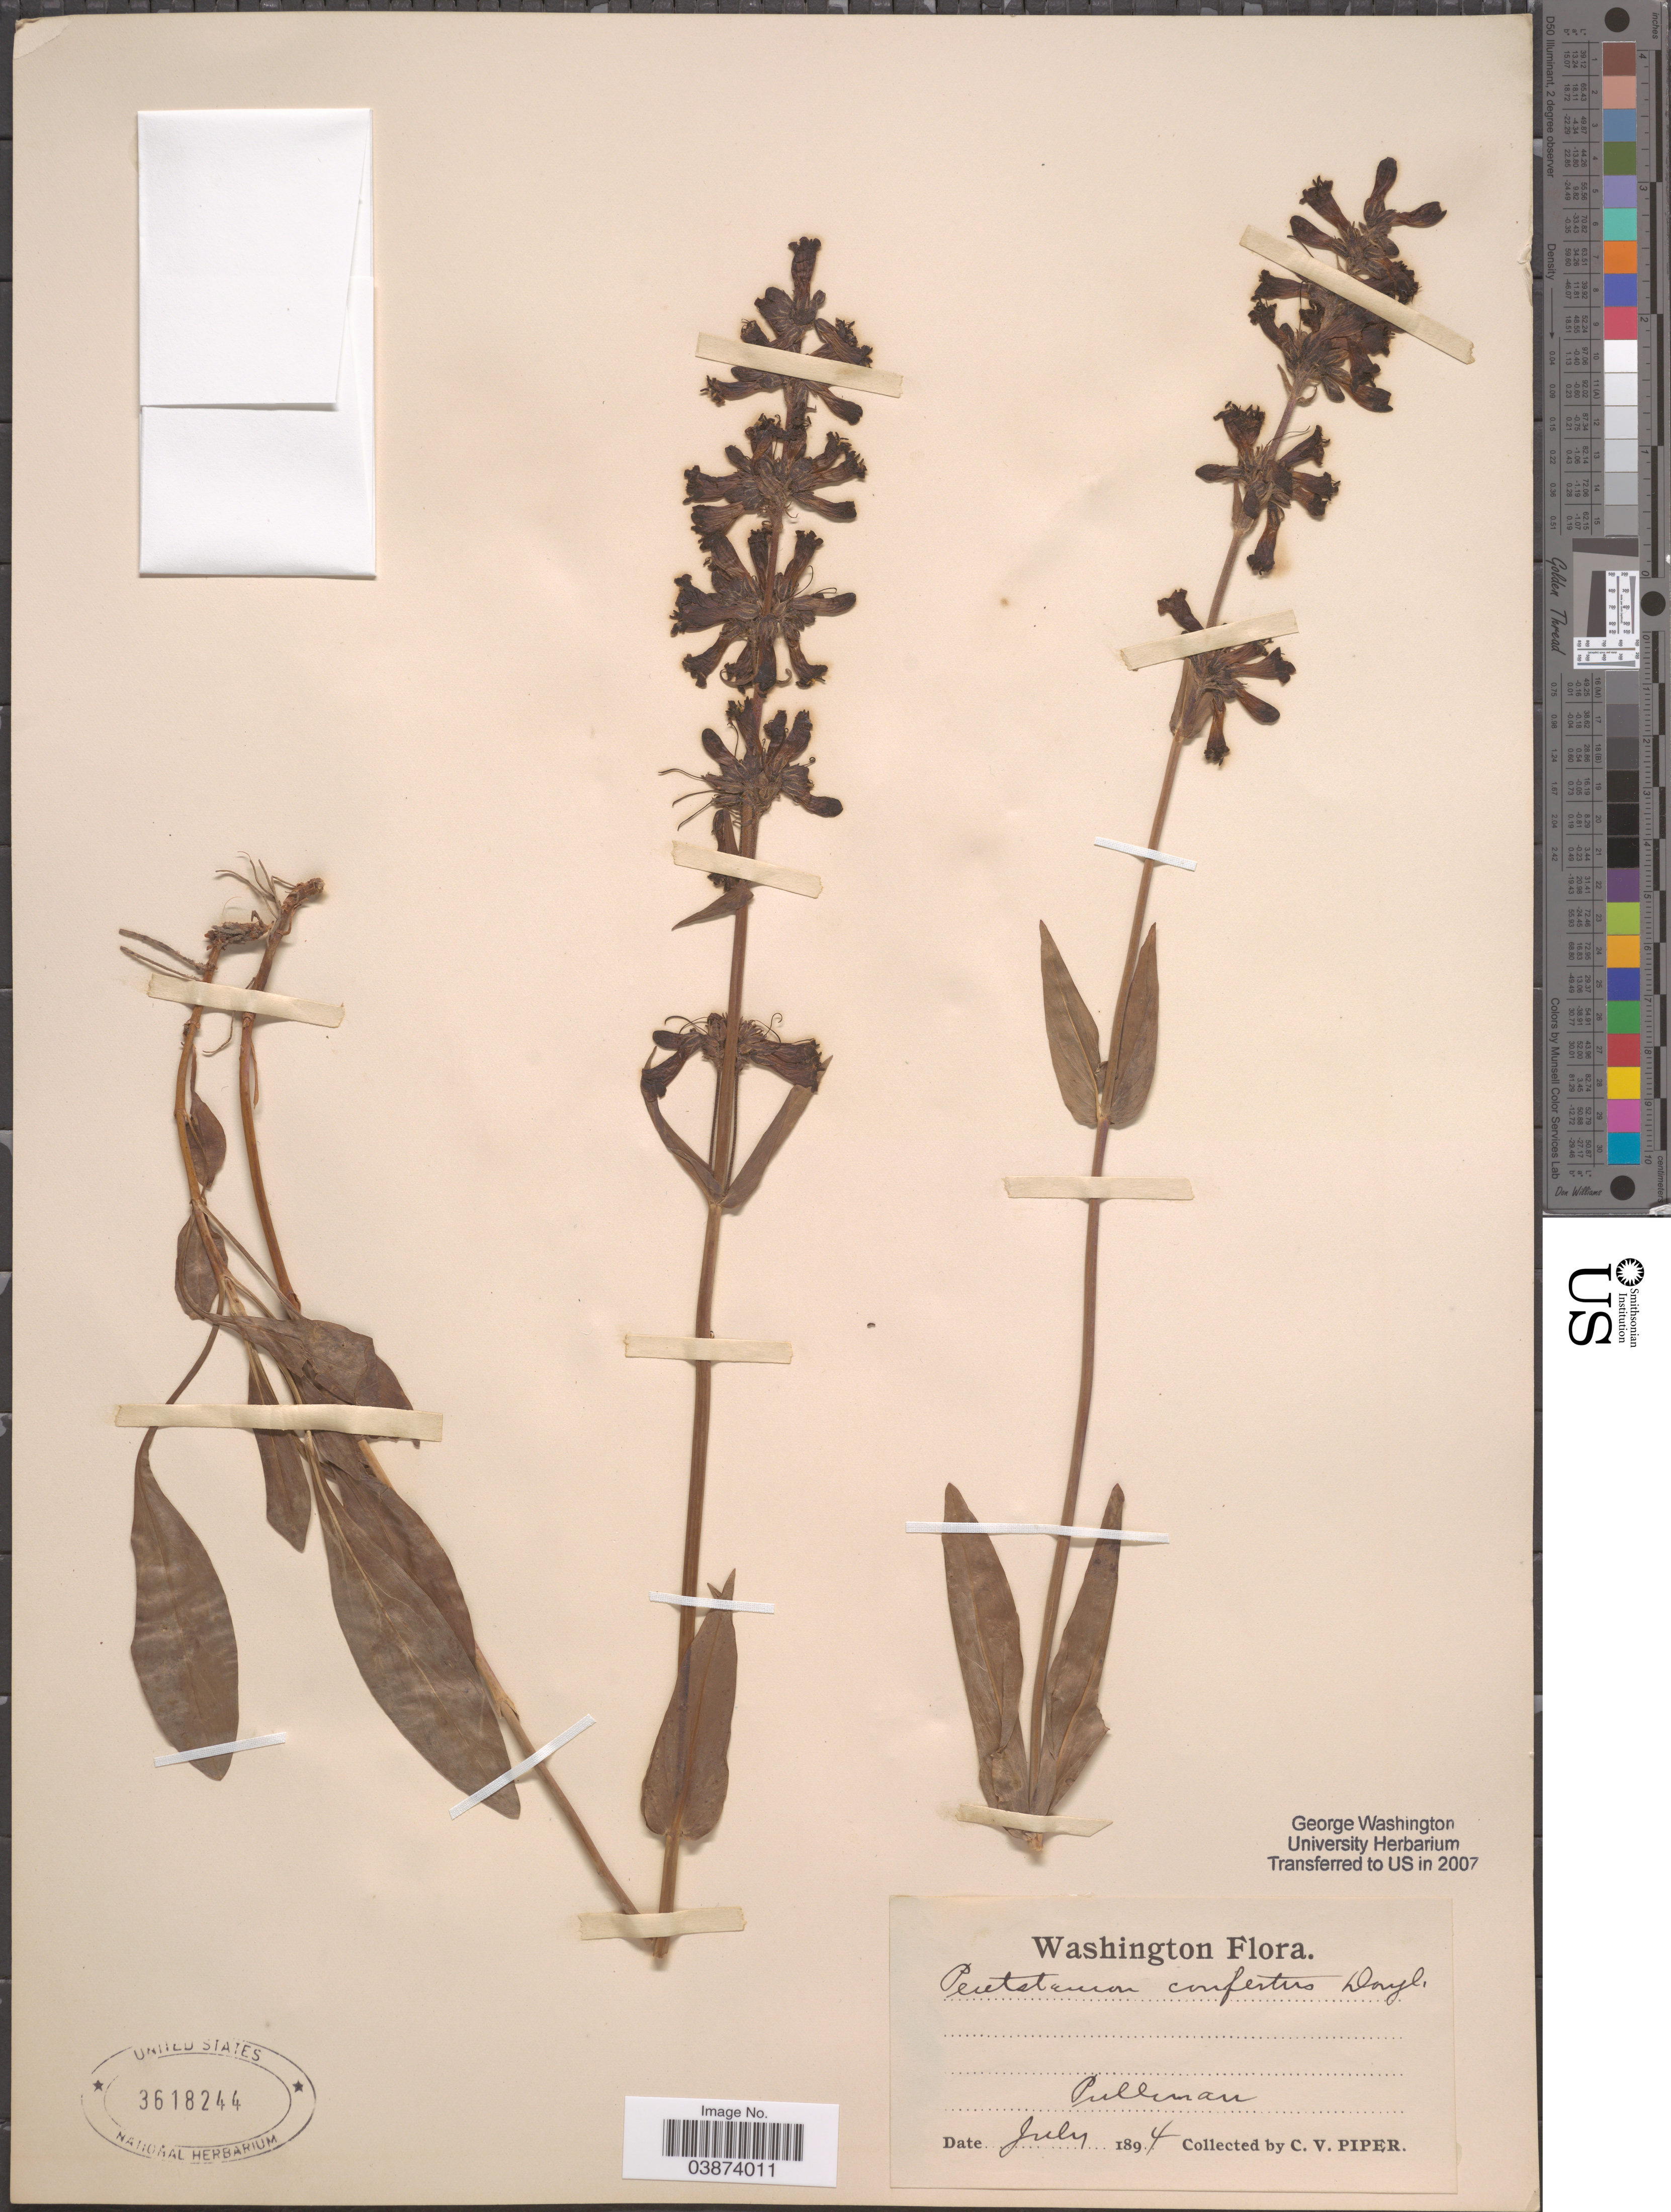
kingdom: Plantae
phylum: Tracheophyta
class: Magnoliopsida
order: Lamiales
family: Plantaginaceae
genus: Penstemon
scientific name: Penstemon confertus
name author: Douglas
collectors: C. V. Piper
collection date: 1894-07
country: United States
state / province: Washington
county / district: Whitman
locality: Pullman.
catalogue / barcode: US 3618244